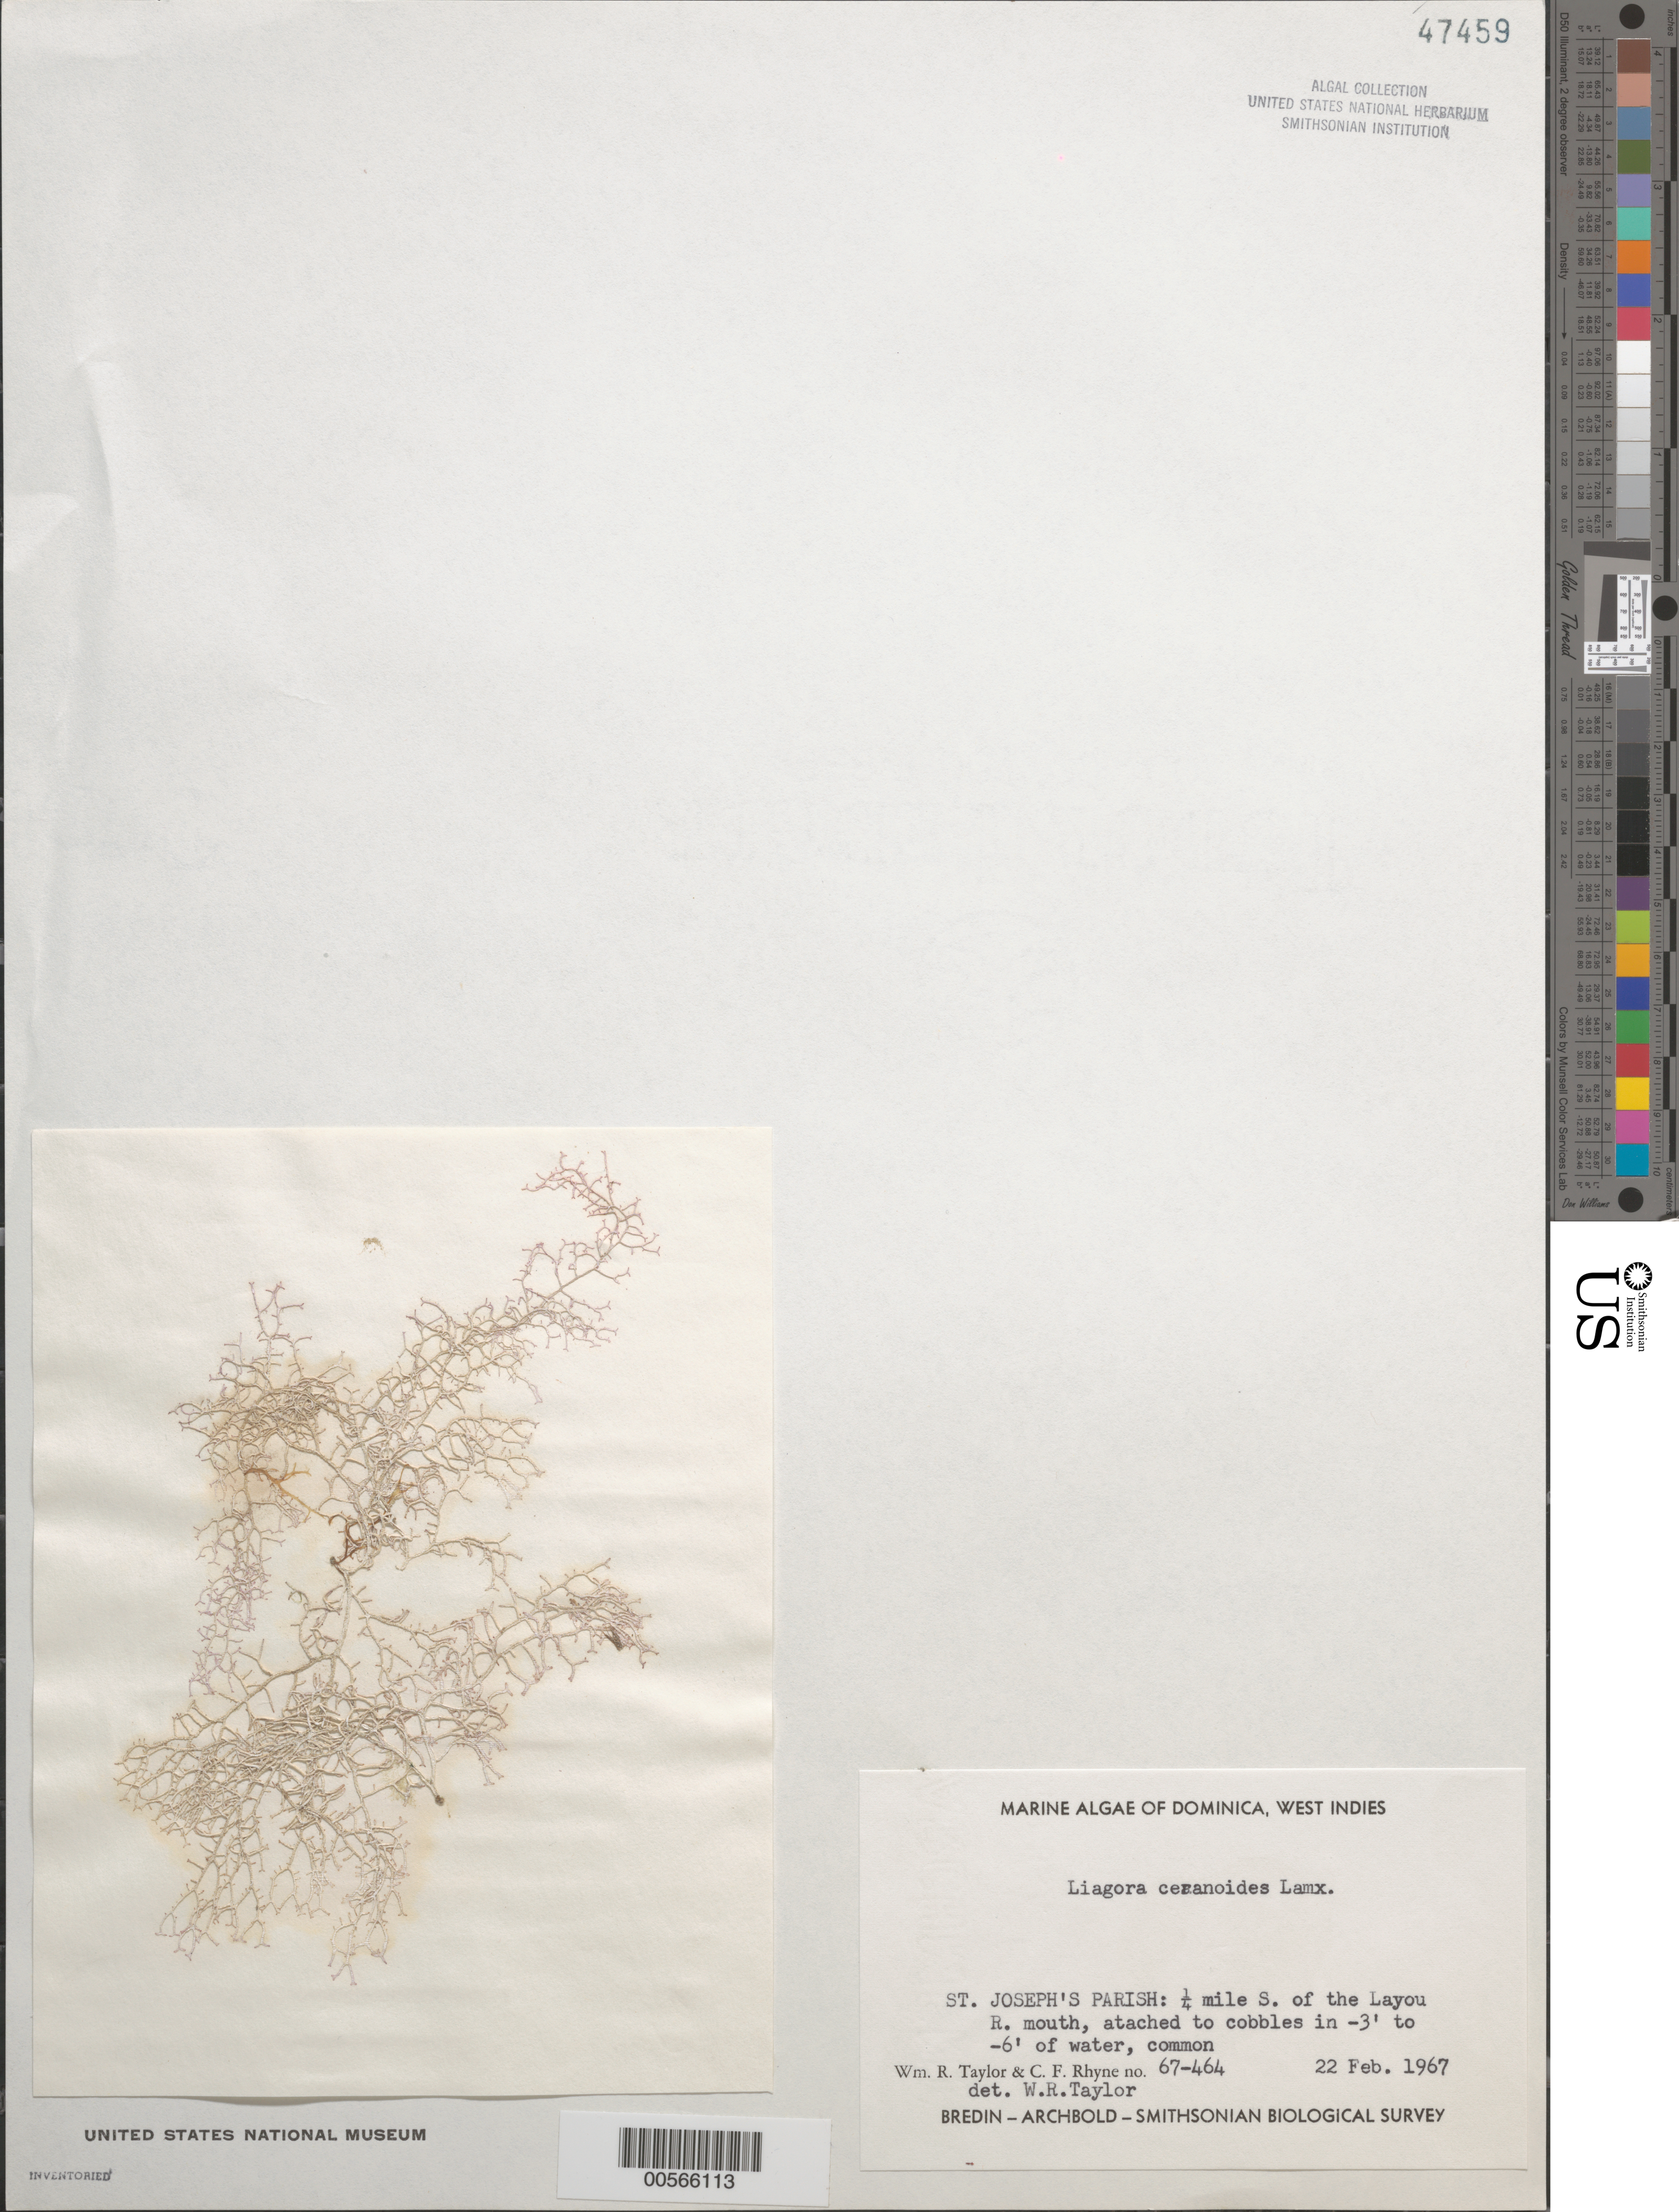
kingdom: Plantae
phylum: Rhodophyta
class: Florideophyceae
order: Nemaliales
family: Liagoraceae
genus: Liagora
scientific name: Liagora ceranoides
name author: J.V.Lamouroux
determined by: Taylor, William R.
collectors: W. R. Taylor & C. Rhyne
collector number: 67-464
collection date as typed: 22 Feb 1967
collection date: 1967-02-22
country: Dominica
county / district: St. Joseph's Parish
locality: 0.25 mile south of Layou River mouth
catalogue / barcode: US 47459